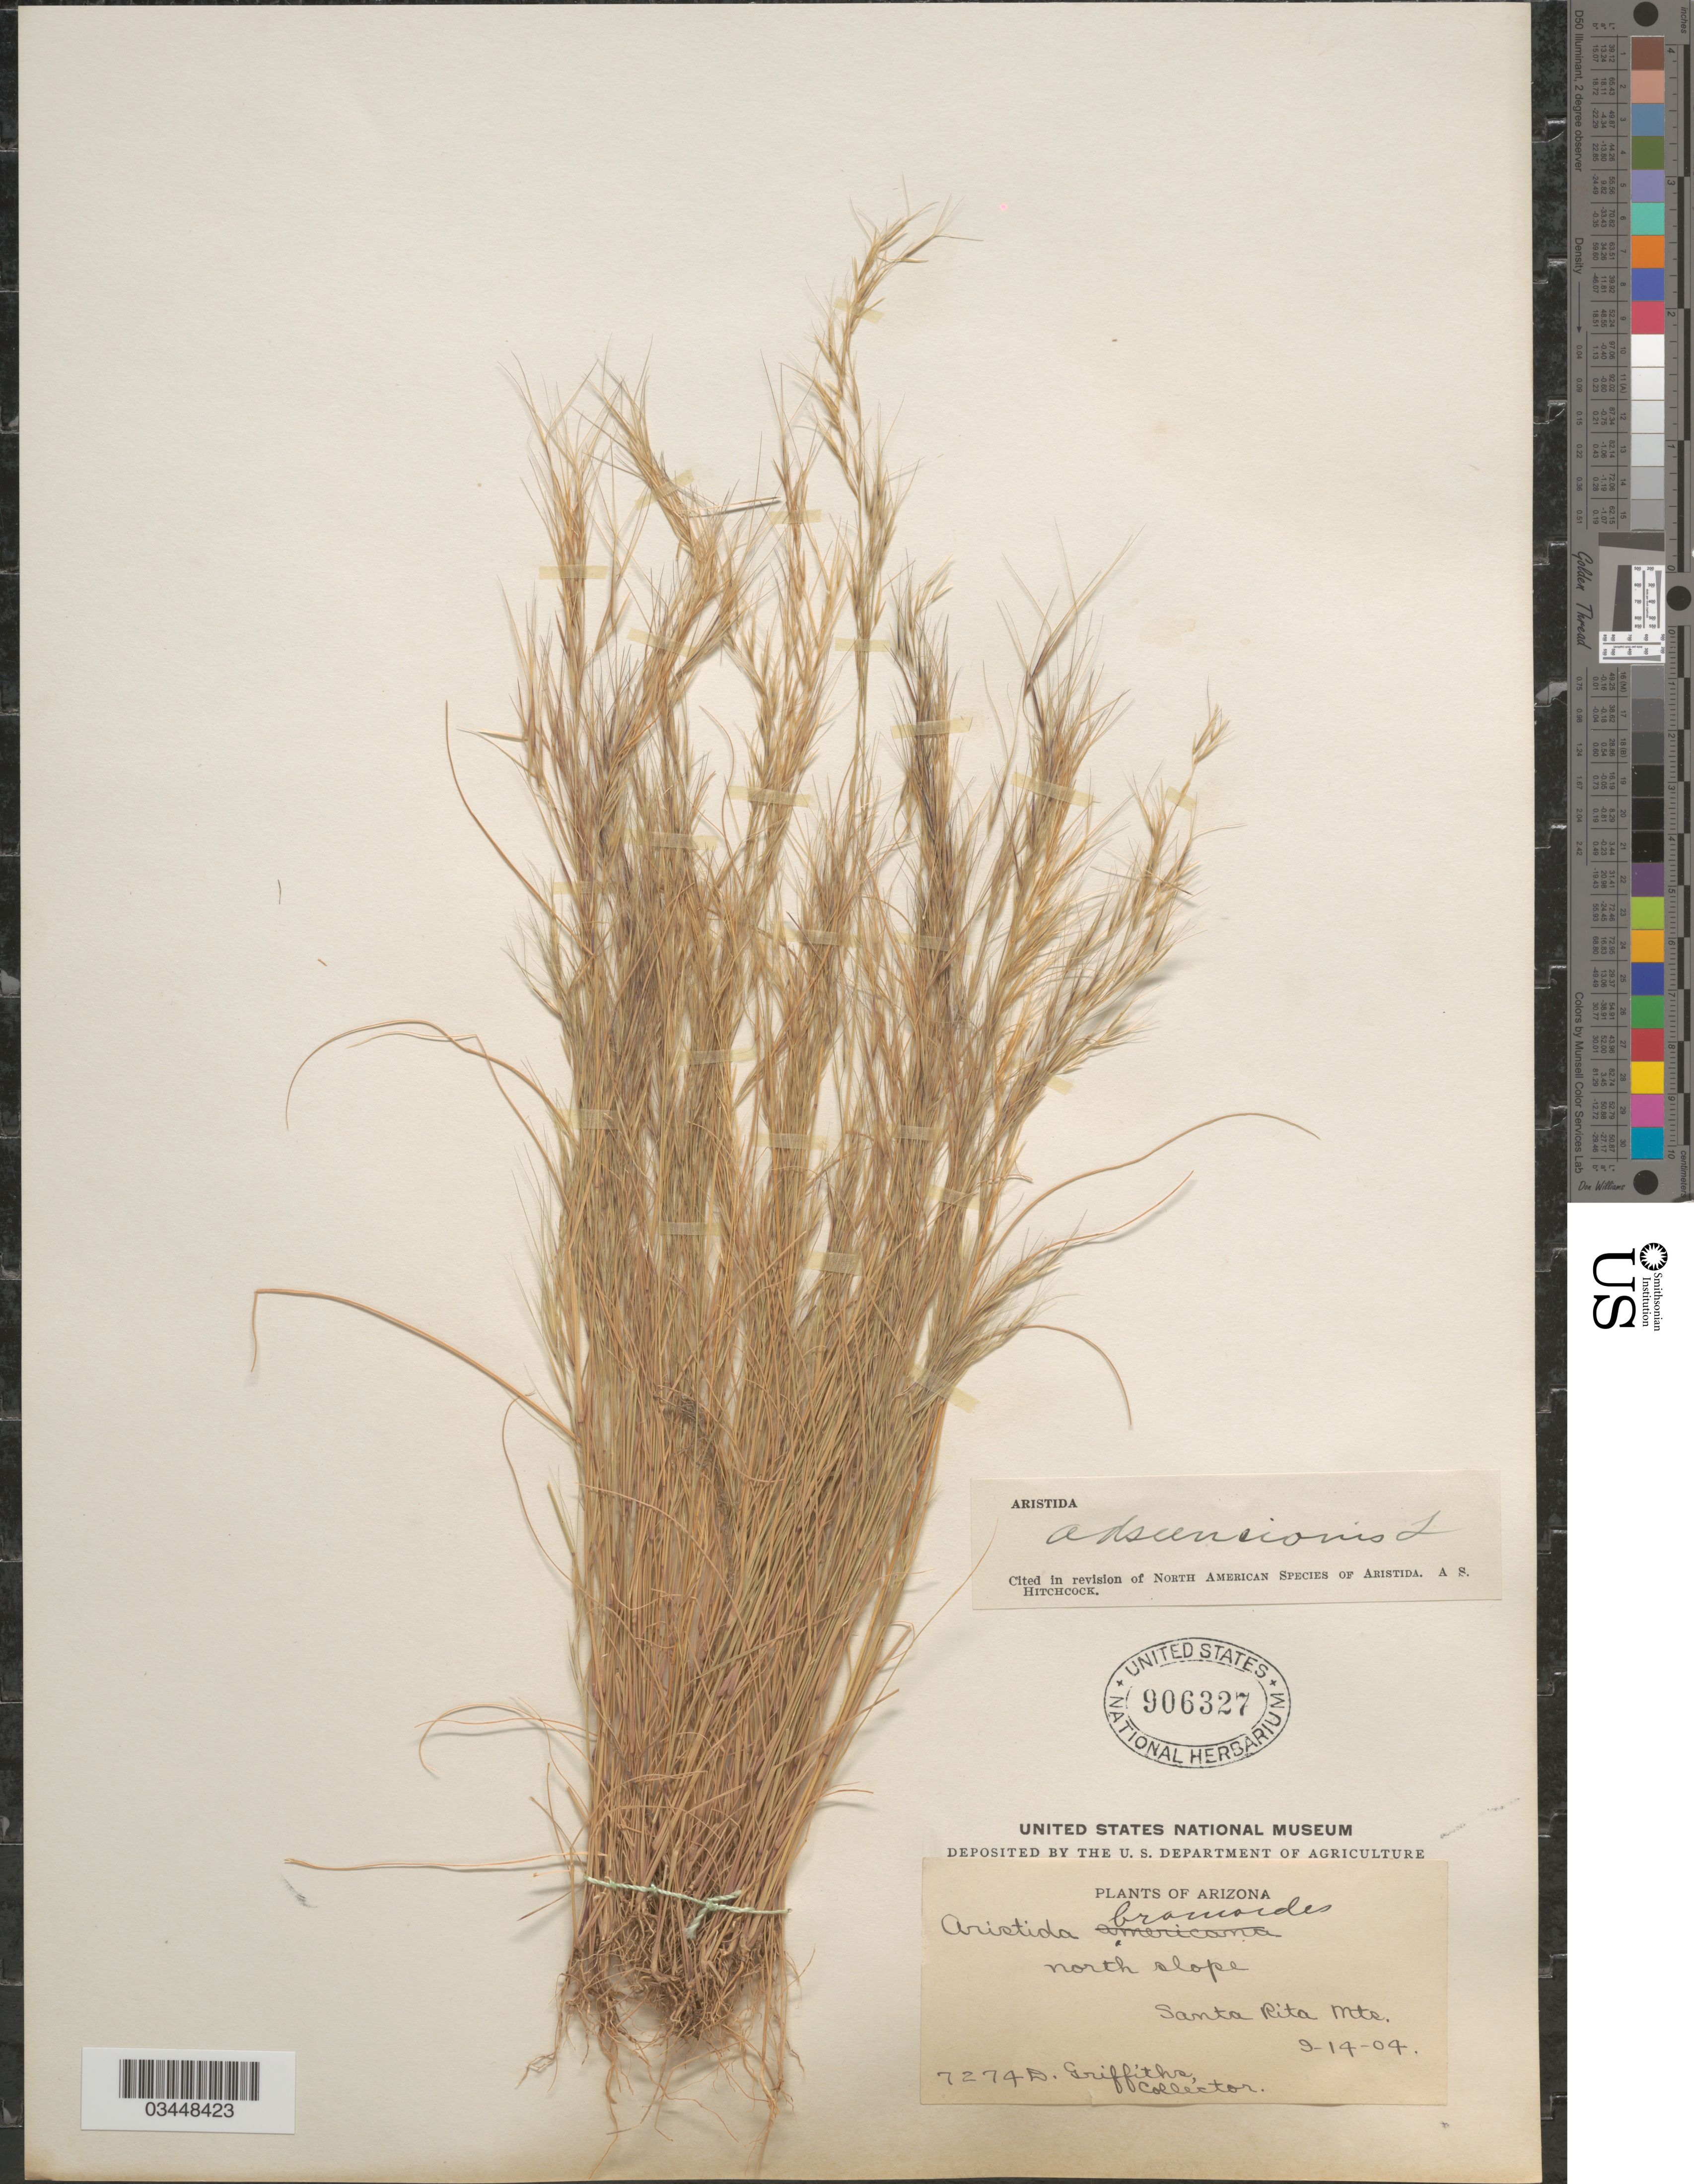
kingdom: Plantae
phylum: Tracheophyta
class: Liliopsida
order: Poales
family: Poaceae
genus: Aristida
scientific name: Aristida adscensionis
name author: L.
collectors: D. Griffiths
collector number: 7274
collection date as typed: Transcribed d/m/y: 14/9/4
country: United States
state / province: Arizona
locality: North slope. Santa Rita Mts.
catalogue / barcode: US 906327